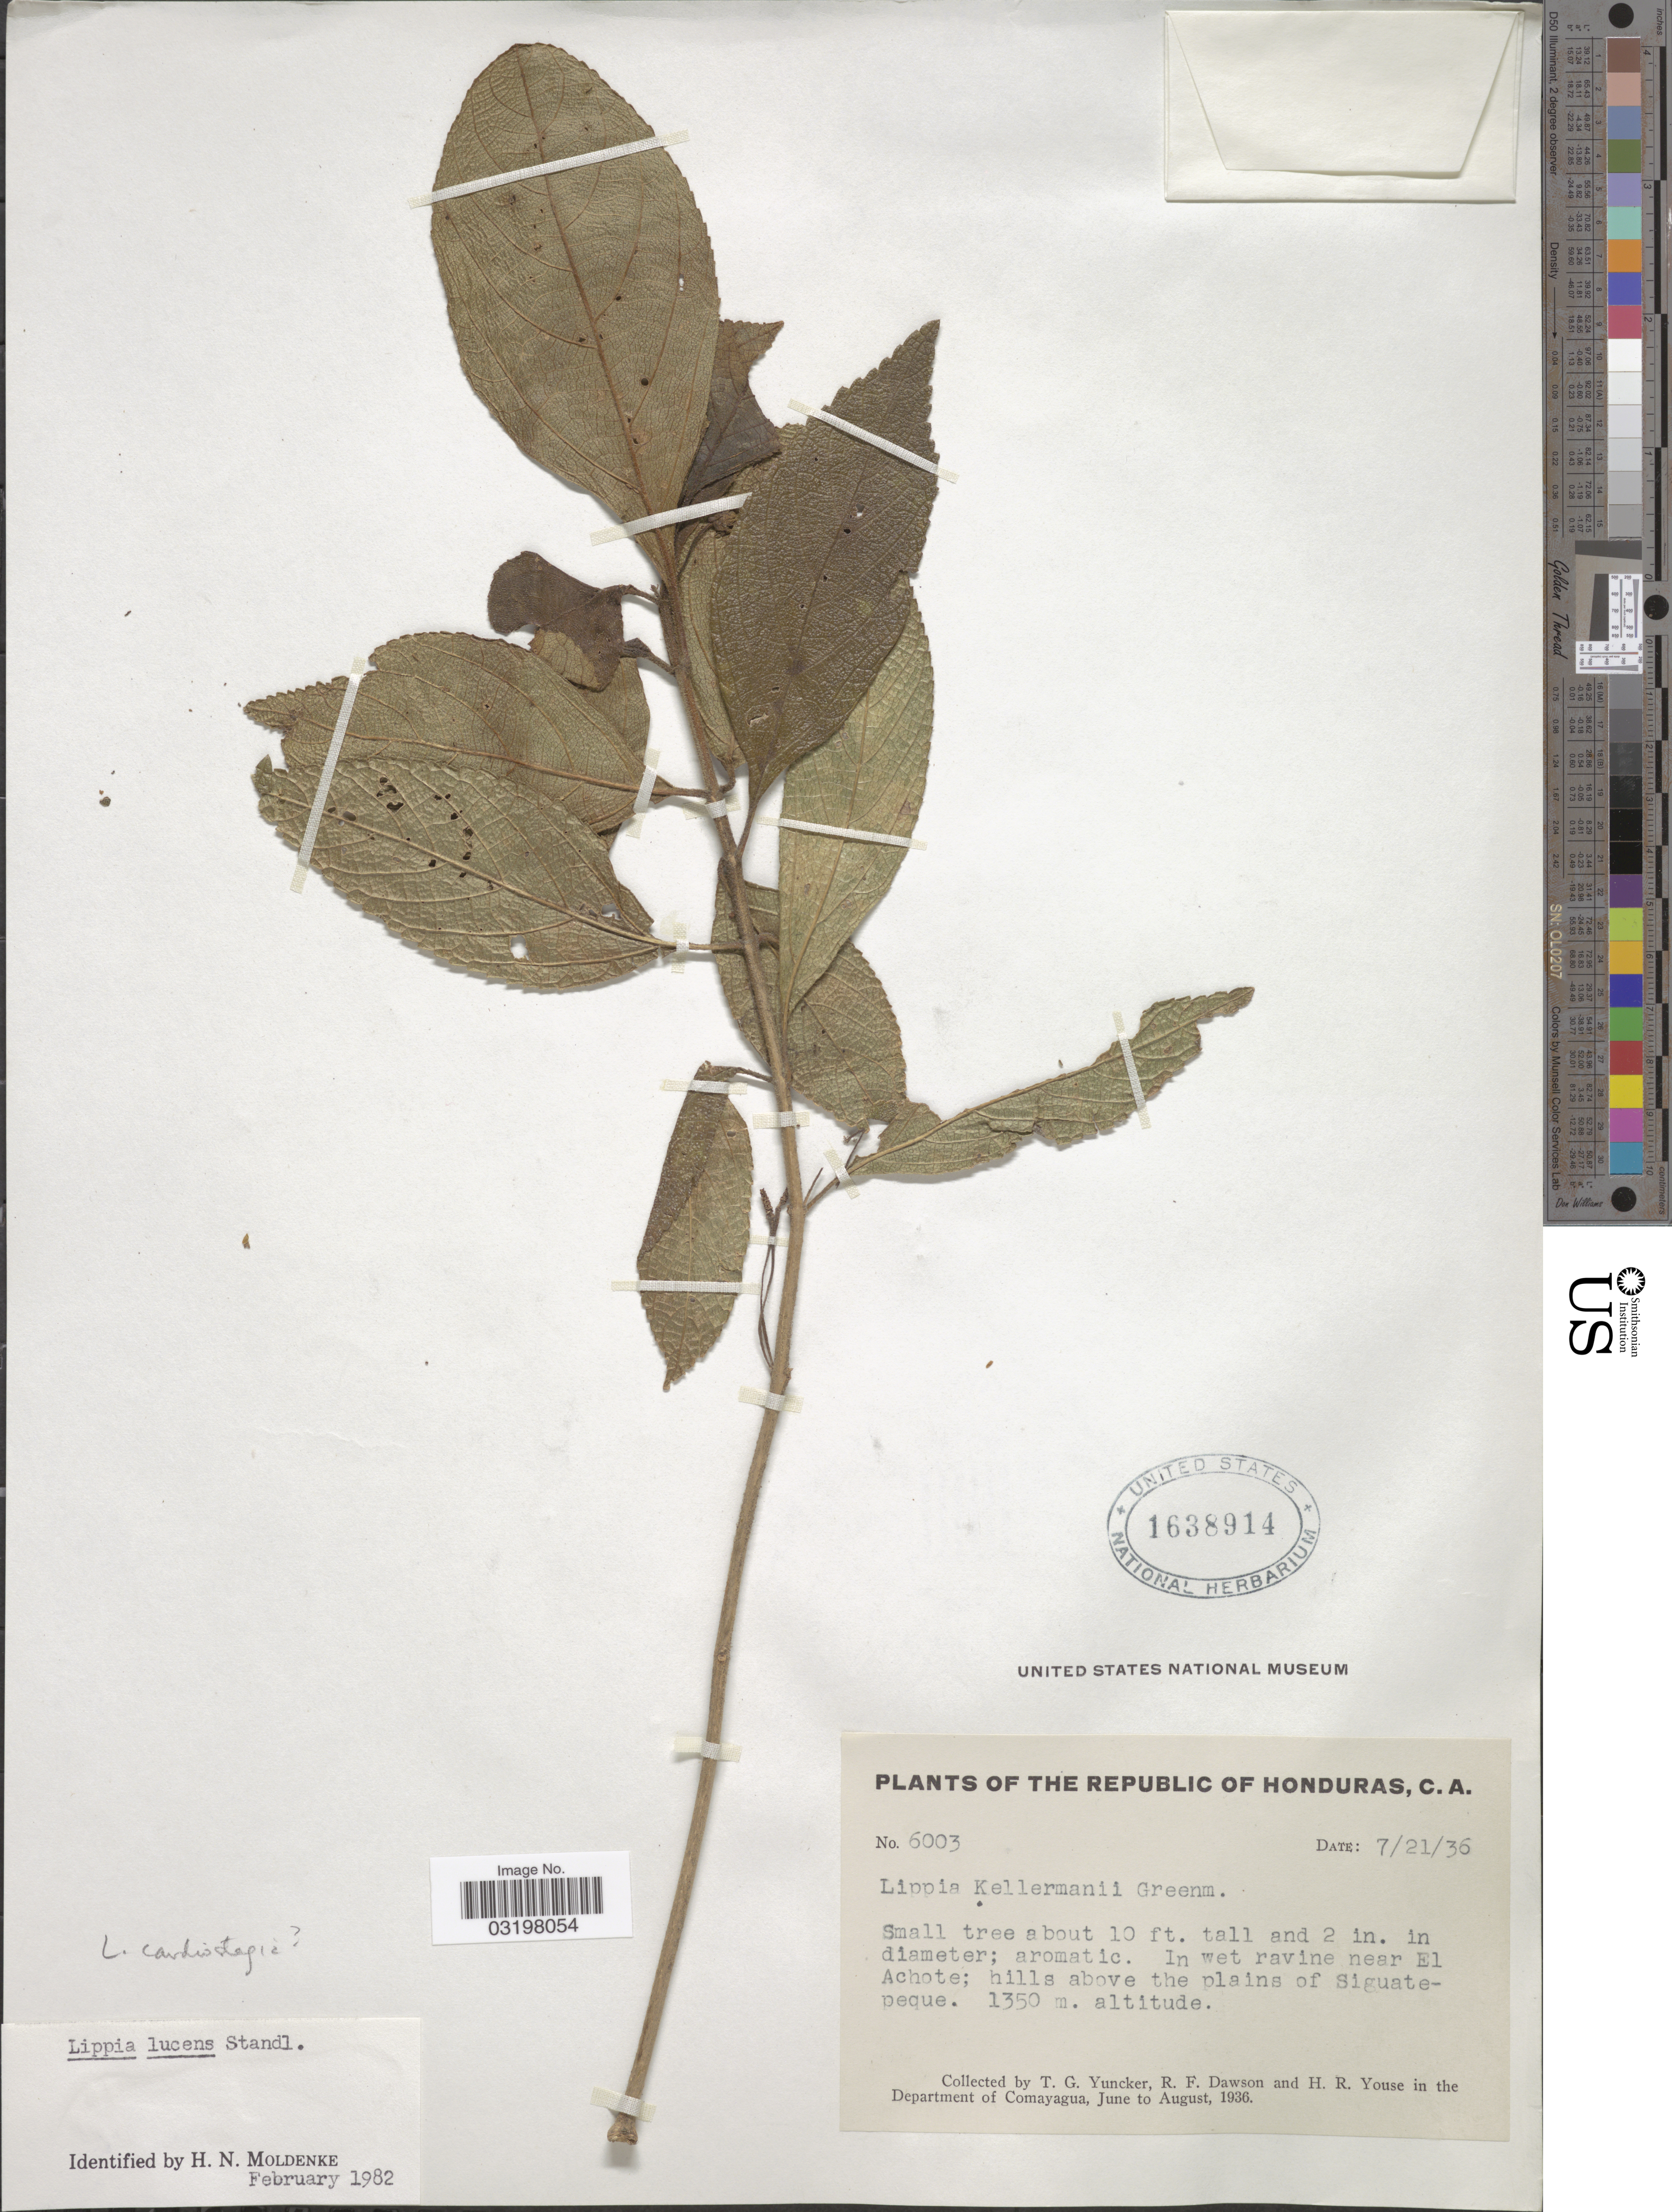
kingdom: Plantae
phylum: Tracheophyta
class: Magnoliopsida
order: Lamiales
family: Verbenaceae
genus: Lippia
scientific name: Lippia cardiostegia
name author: Benth.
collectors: T. G. Yuncker, R. F. Dawson & H. Youse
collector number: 6003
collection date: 1936-07-21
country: Honduras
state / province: Comayagua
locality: Republic of Honduras. In wet ravine near El Achote; hills above the plains of Siguatepeque. Department of Comayagua.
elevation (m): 1350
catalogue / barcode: US 1638914